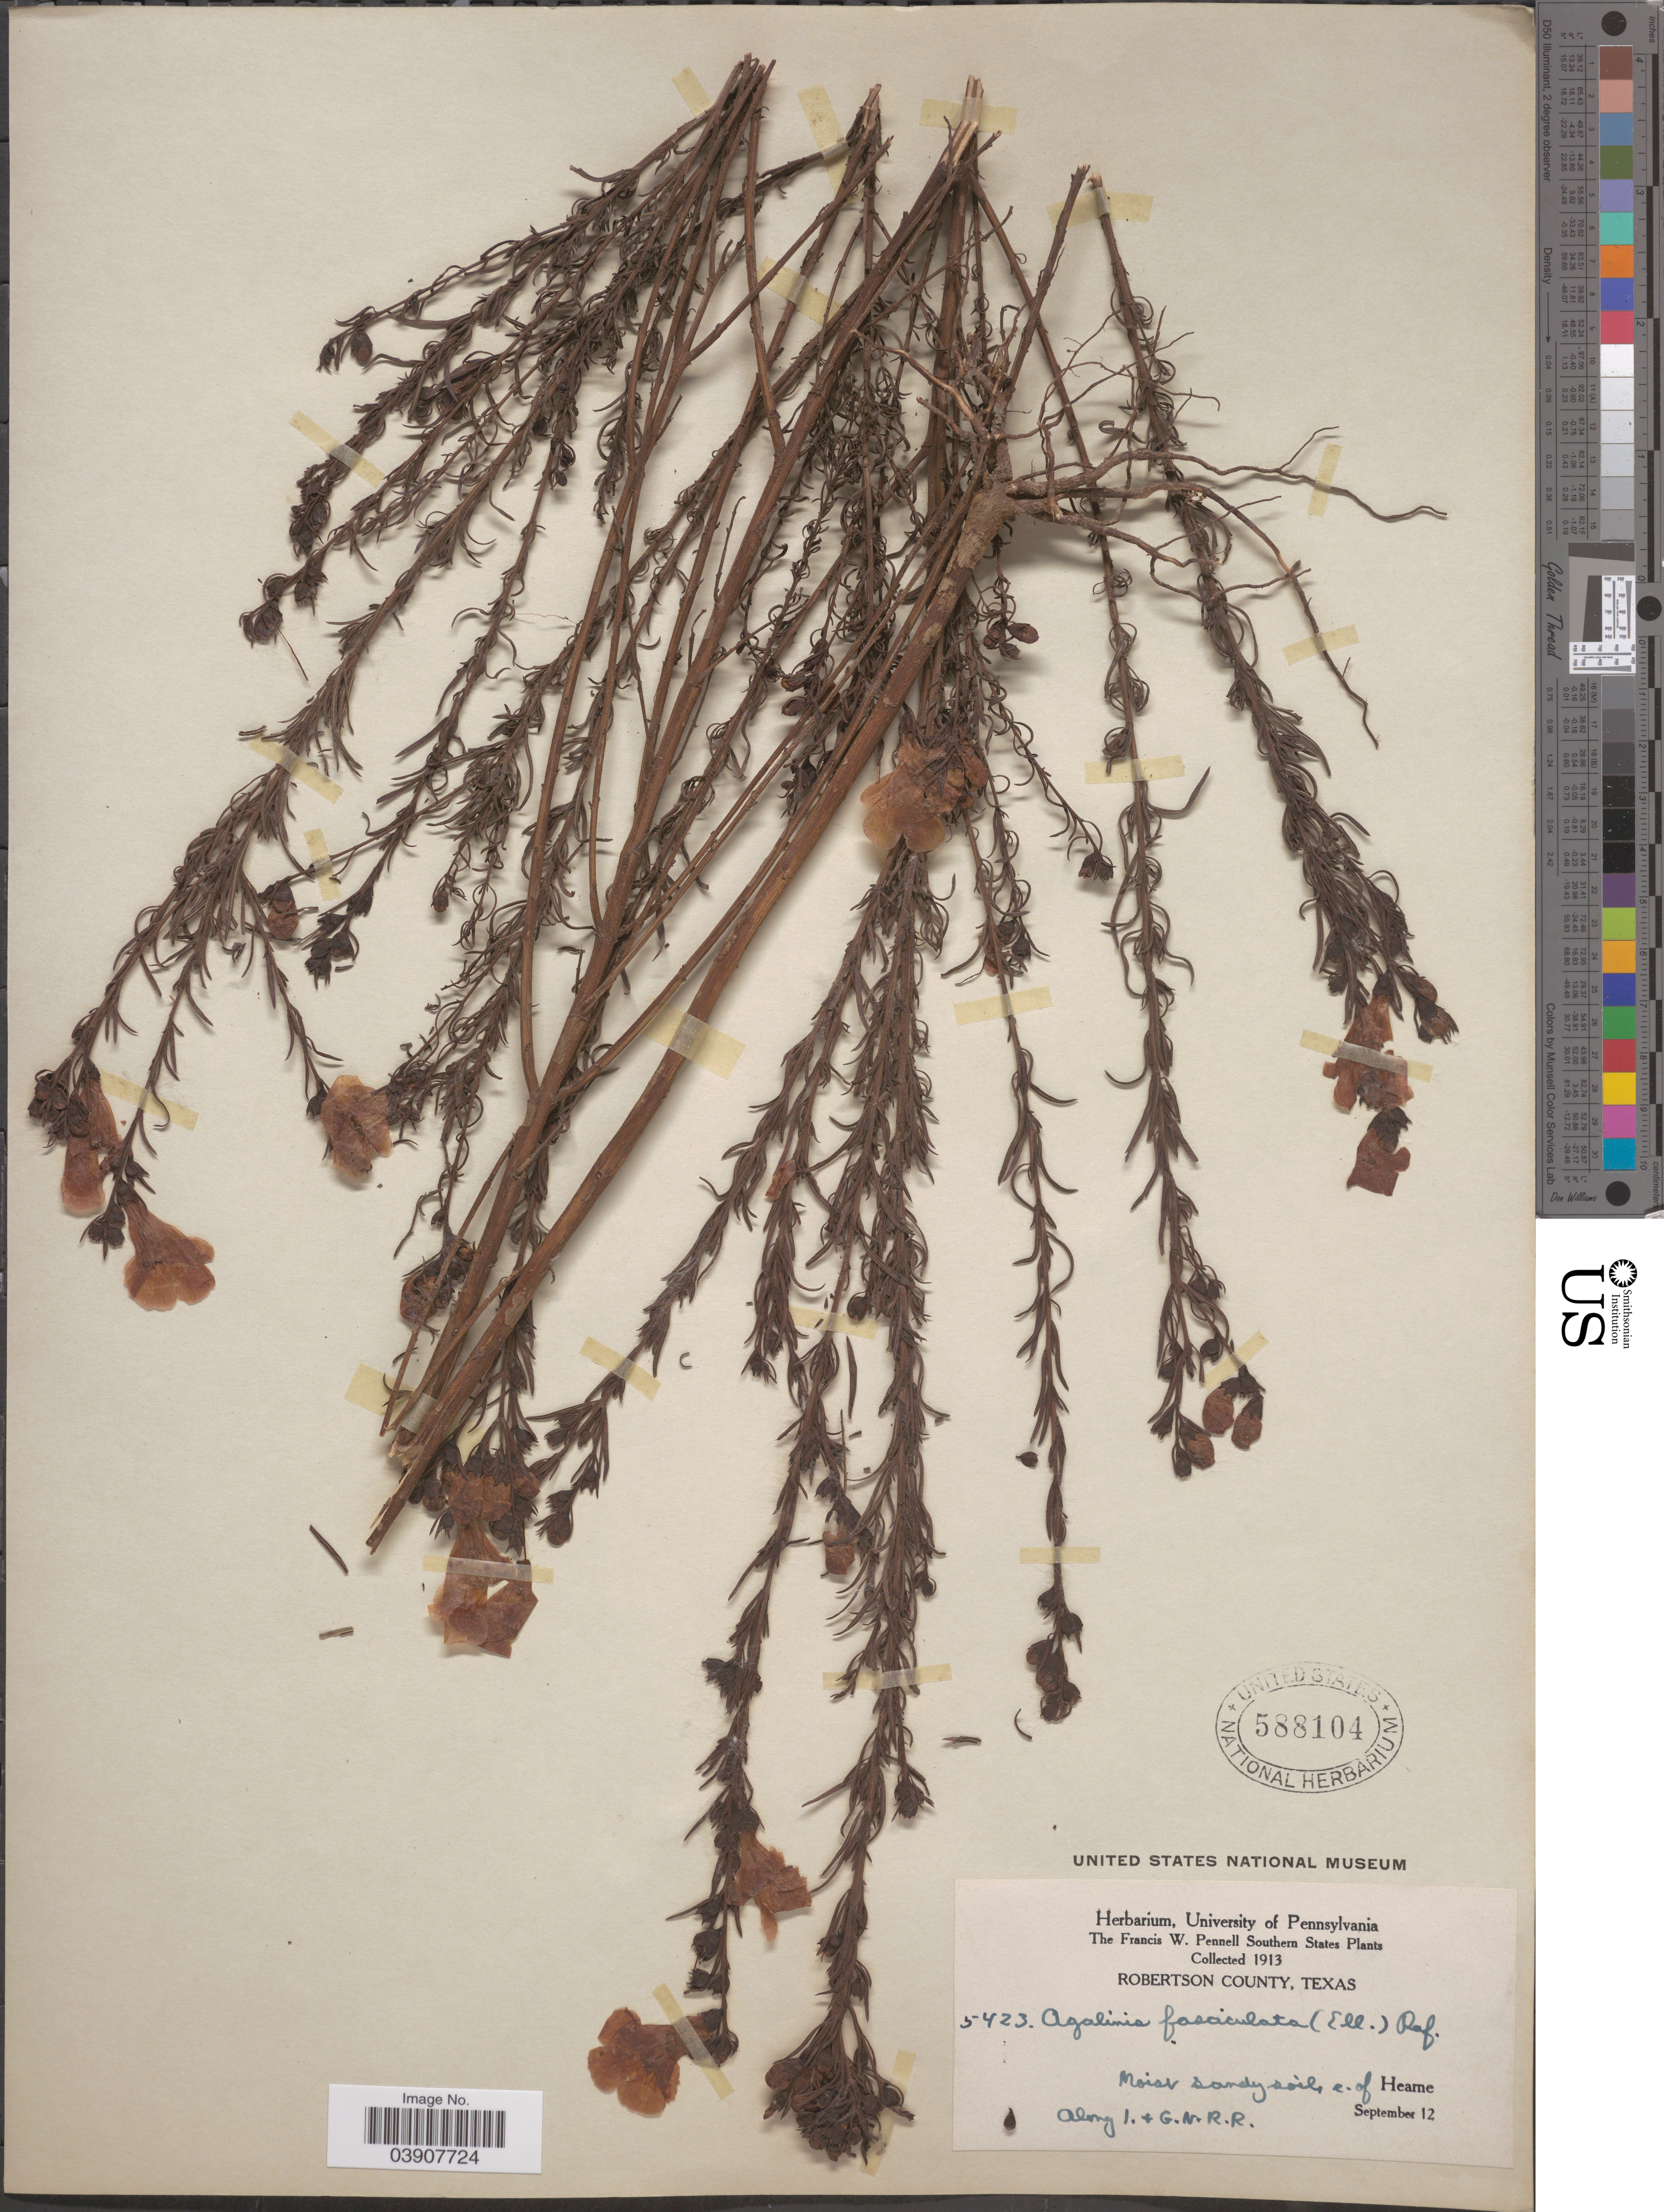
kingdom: Plantae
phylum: Tracheophyta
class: Magnoliopsida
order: Lamiales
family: Orobanchaceae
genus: Agalinis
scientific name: Agalinis fasciculata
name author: (Elliott) Raf.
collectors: F. W. Pennell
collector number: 5423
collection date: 1913-09-12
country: United States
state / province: Texas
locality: Southern States. Robertson County. e. of Hearne. Along I. & G.N.R.R.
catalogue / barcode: US 588104